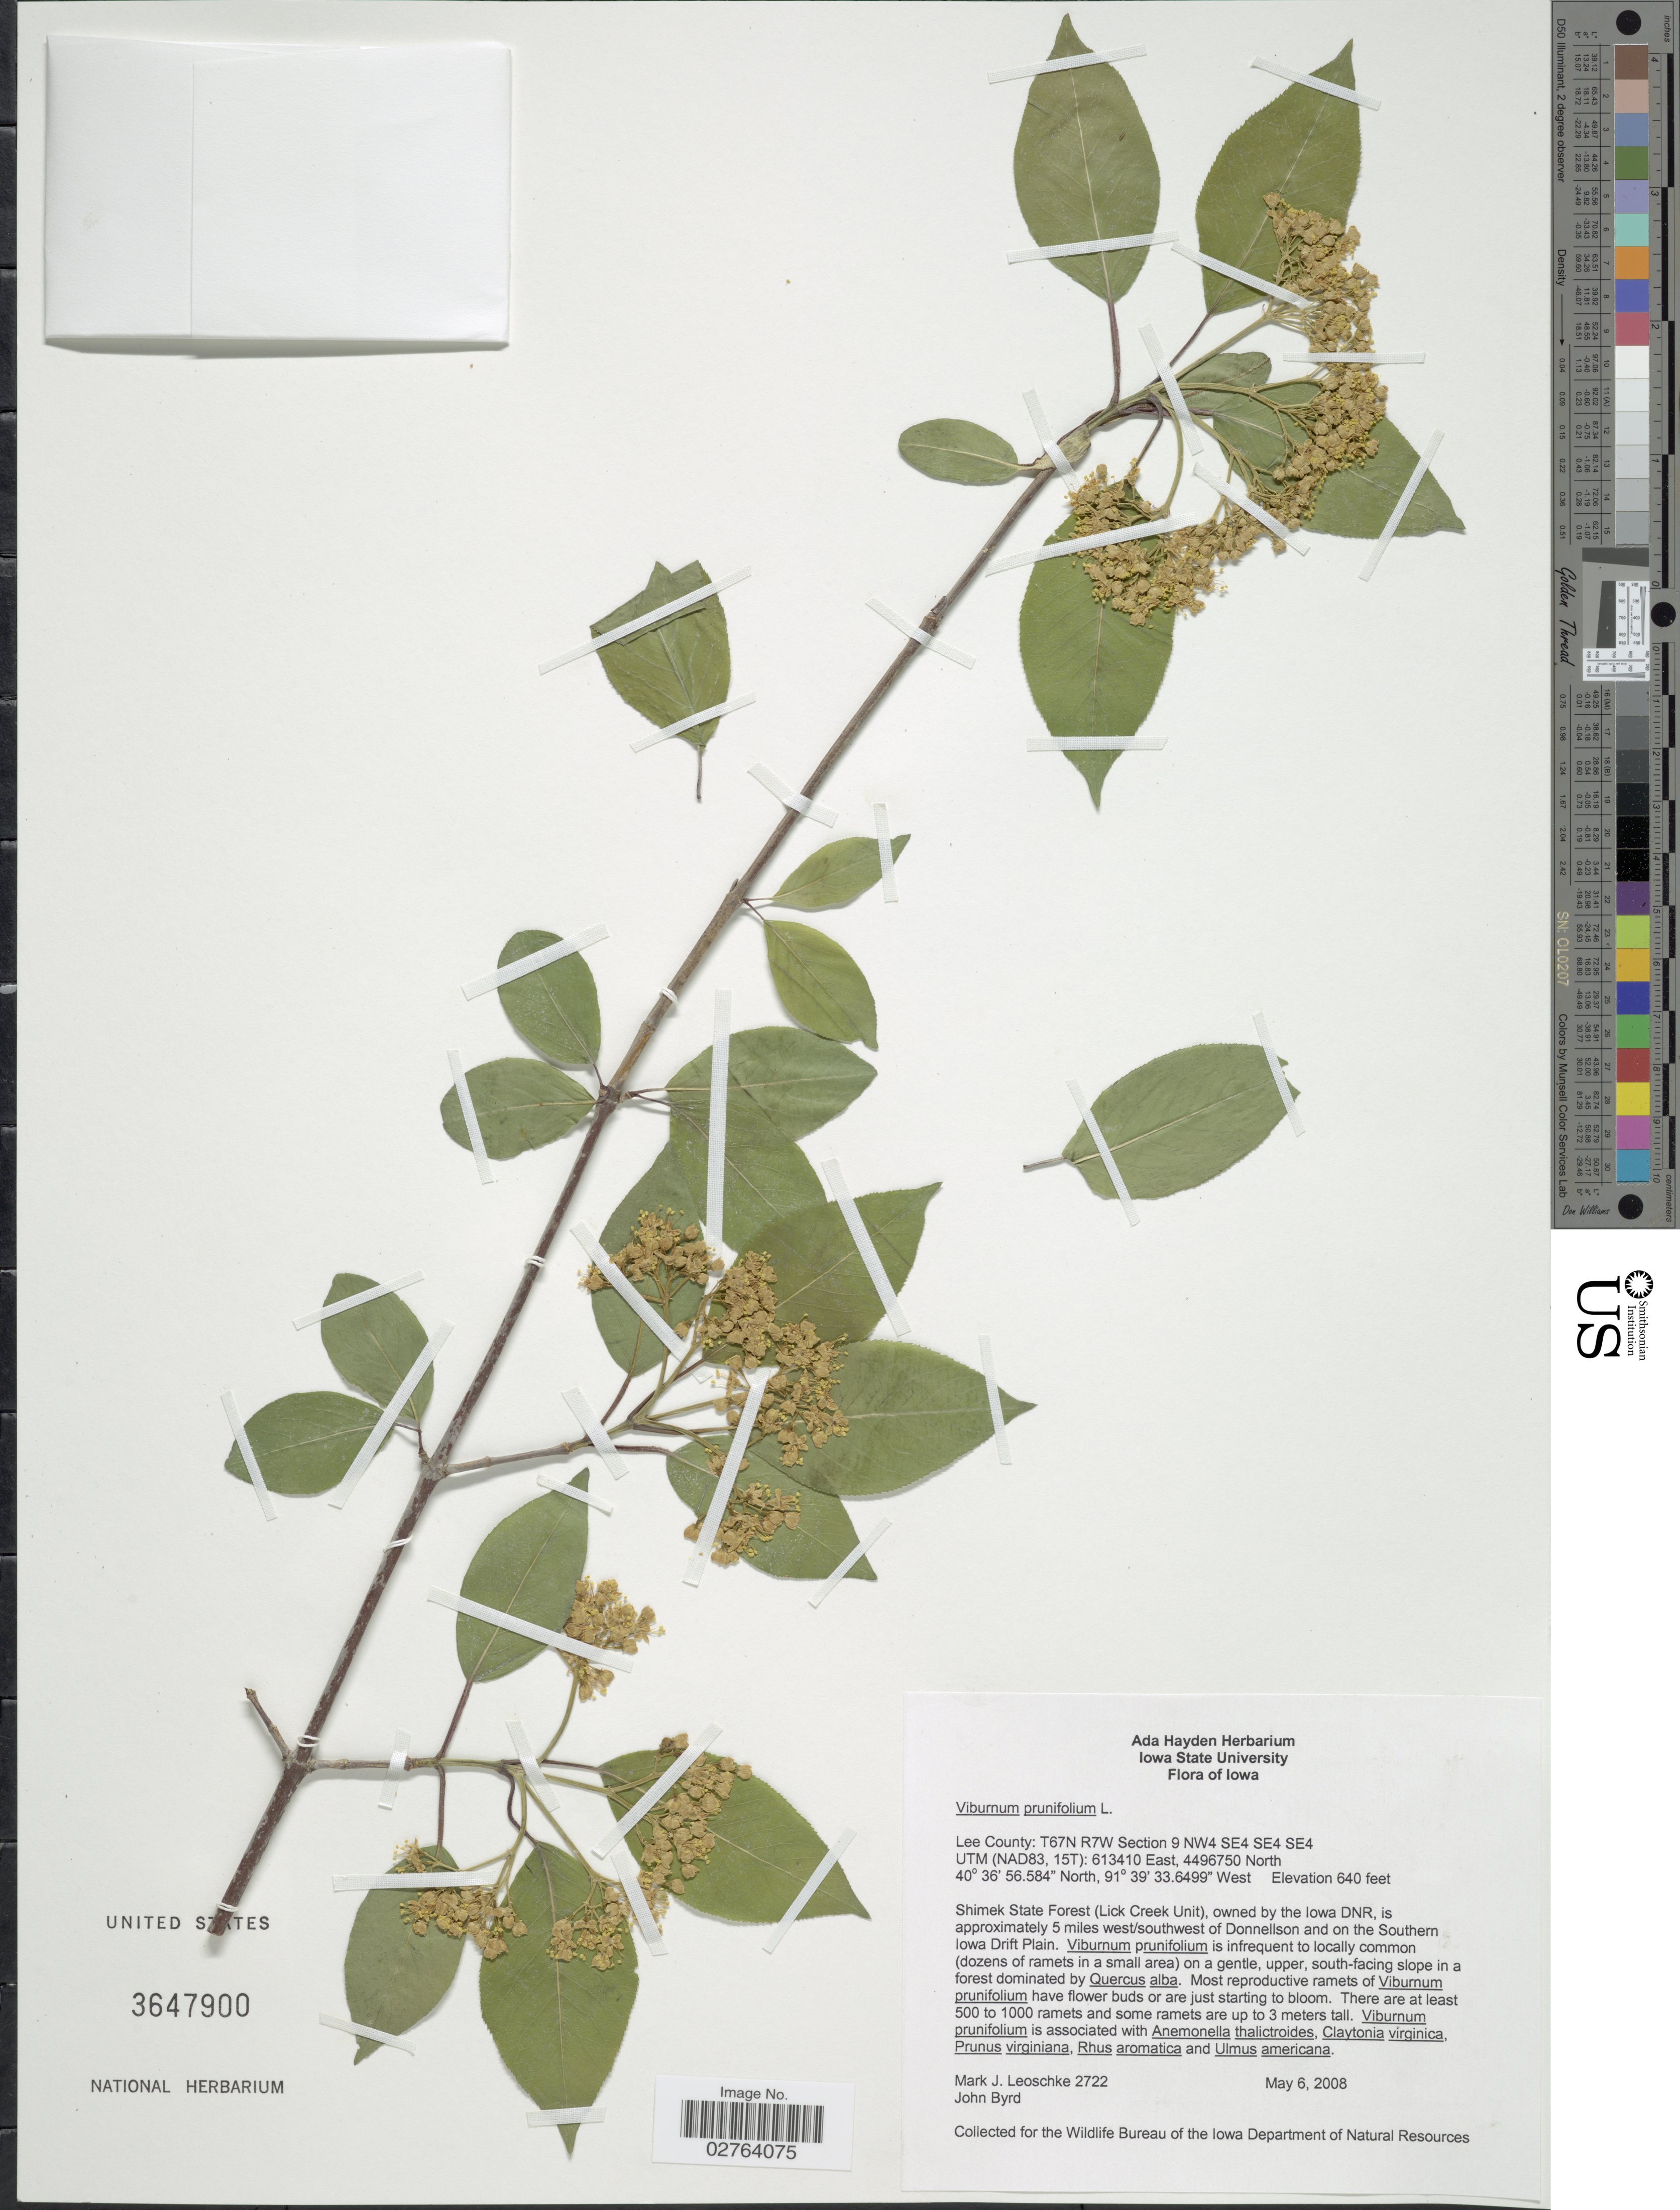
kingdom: Plantae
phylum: Tracheophyta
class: Magnoliopsida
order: Dipsacales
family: Viburnaceae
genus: Viburnum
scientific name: Viburnum prunifolium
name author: L.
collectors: M. J. Leoschke & J. Byrd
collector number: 2722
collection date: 2008-05-06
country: United States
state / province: Iowa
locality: Lee County: T67N R7W Section 9 NW4 SE4 SE4 SE4. Shimek State Forest (Lick Creek Unit), owned by the Iowa DNR, is approximately 5 miles west/southwest of Donnellson and on the Southern Iowa Drift Plain.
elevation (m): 195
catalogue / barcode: US 3647900